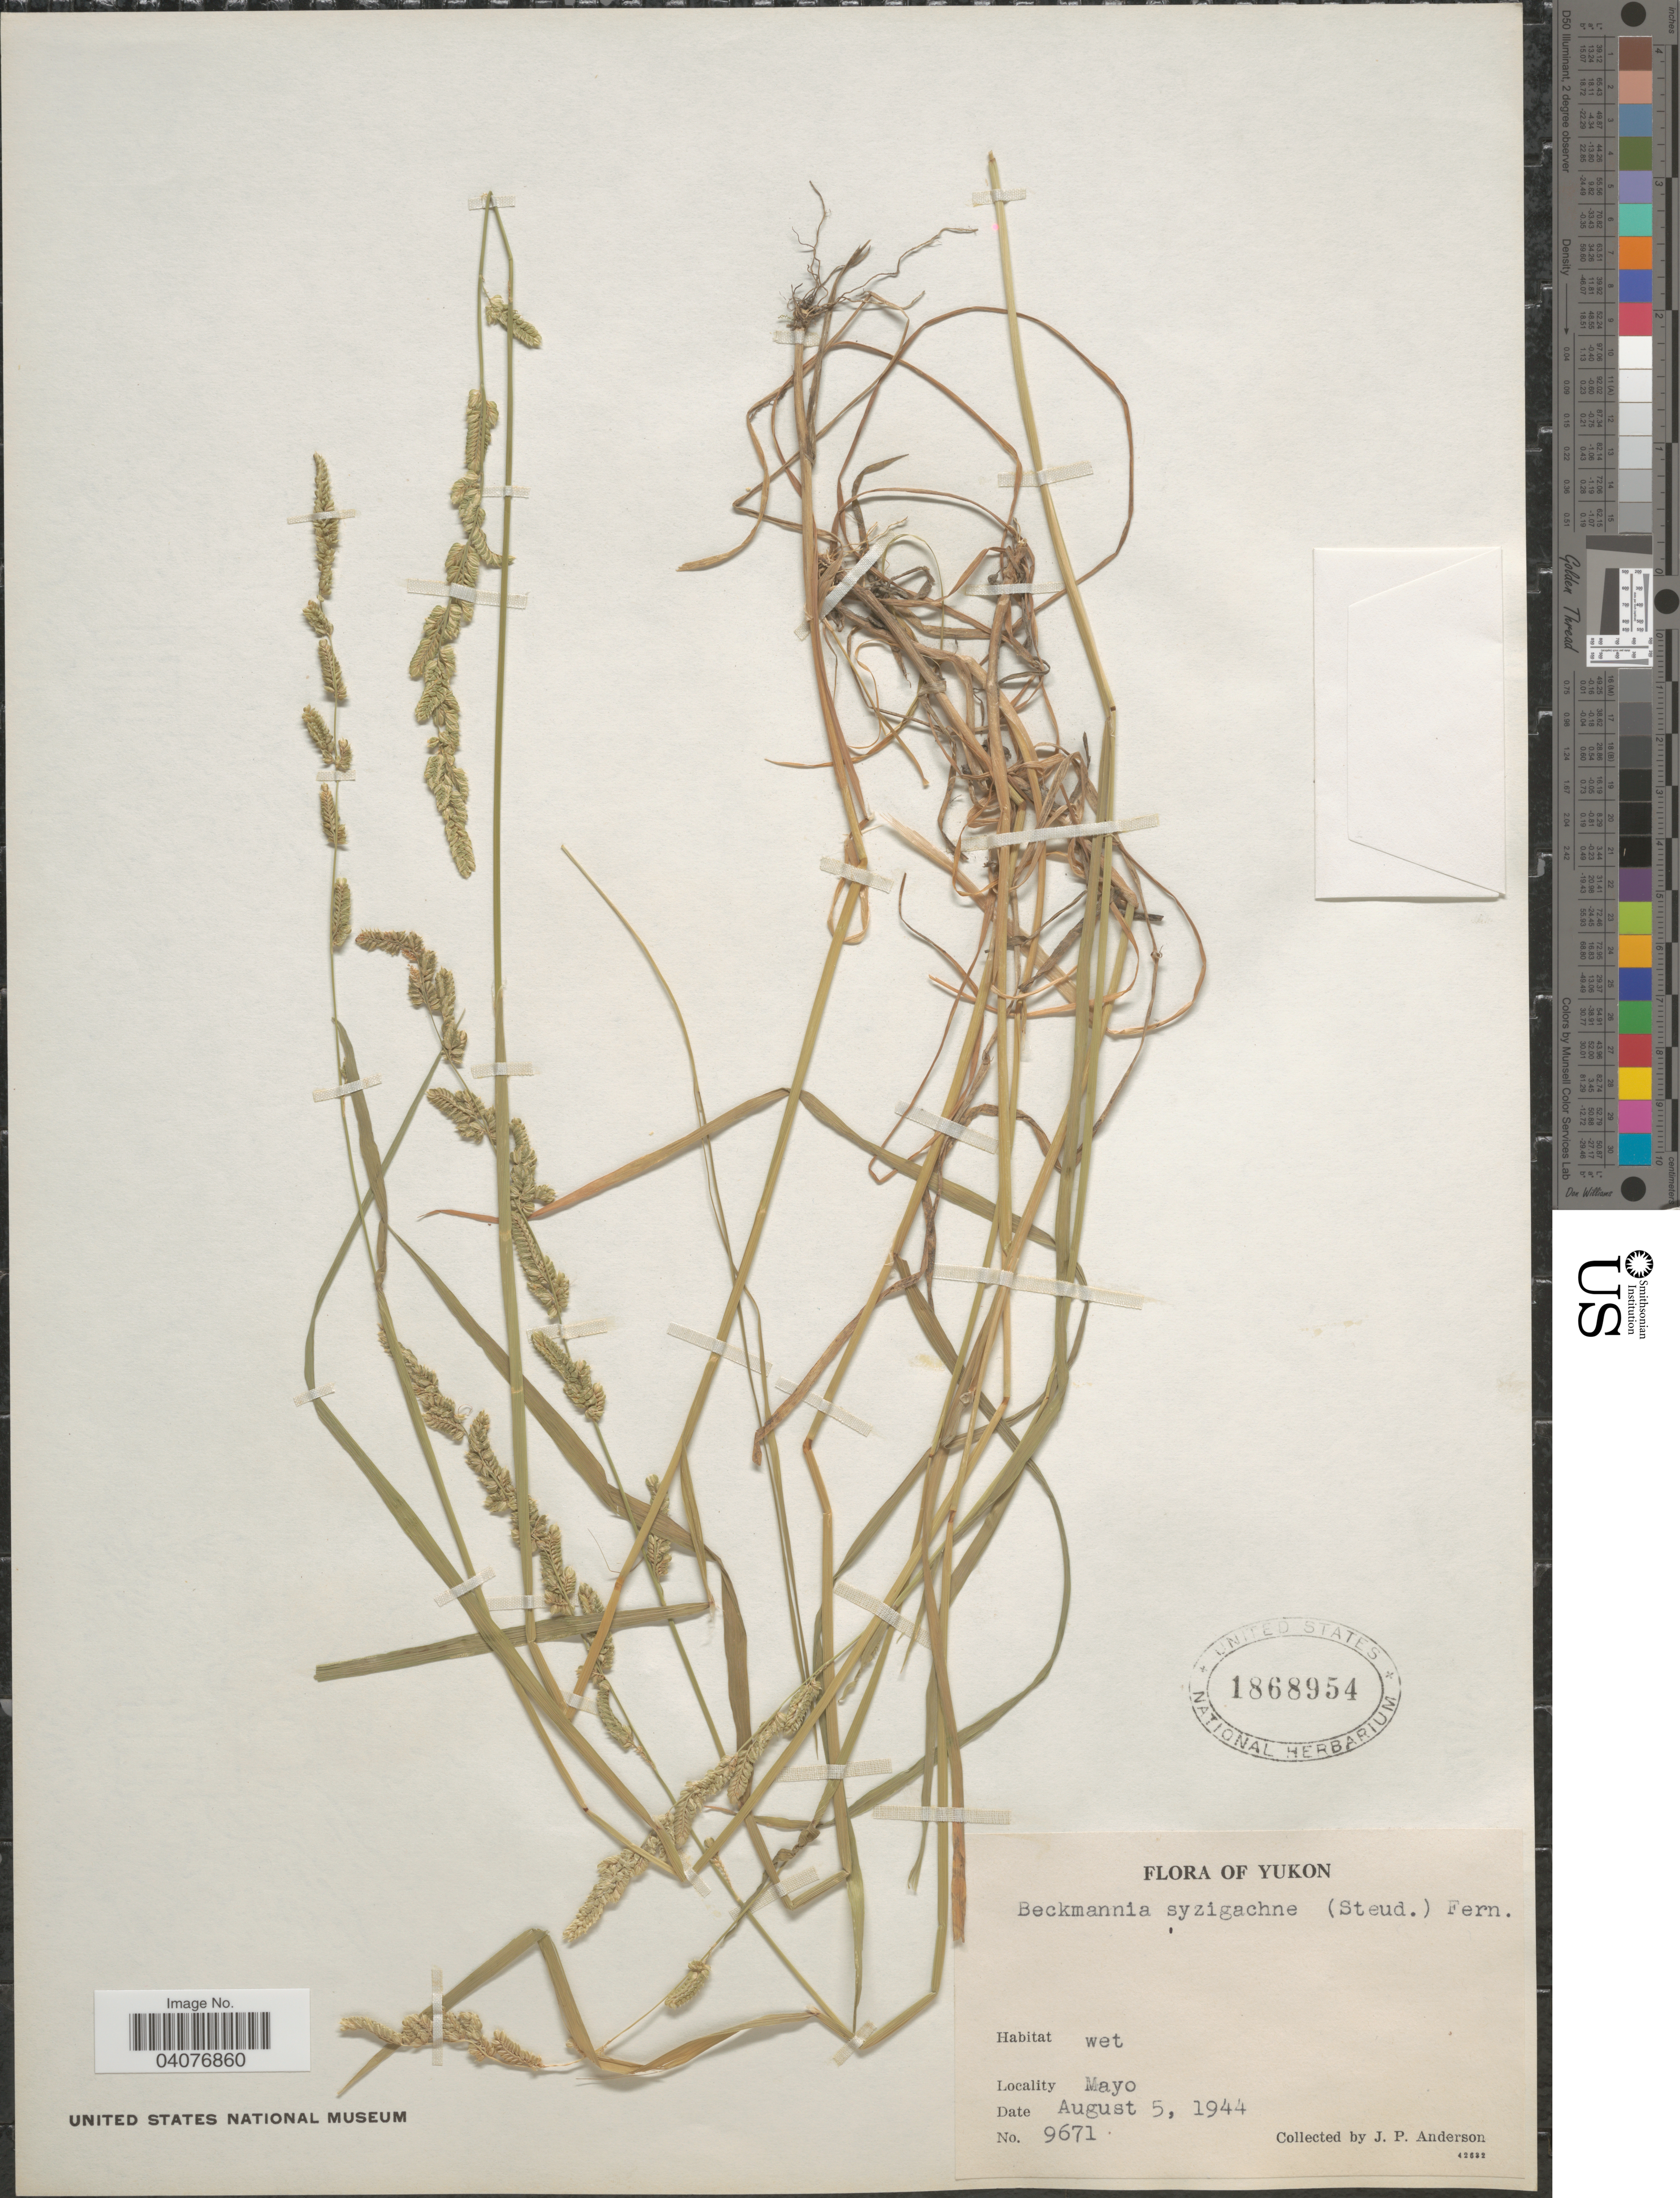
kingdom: Plantae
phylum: Tracheophyta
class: Liliopsida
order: Poales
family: Poaceae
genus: Beckmannia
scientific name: Beckmannia syzigachne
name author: (Steud.) Fernald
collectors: J. P. Anderson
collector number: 9671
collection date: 1944-08-05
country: Canada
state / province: Yukon Territory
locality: Yukon. Mayo.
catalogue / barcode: US 1868954